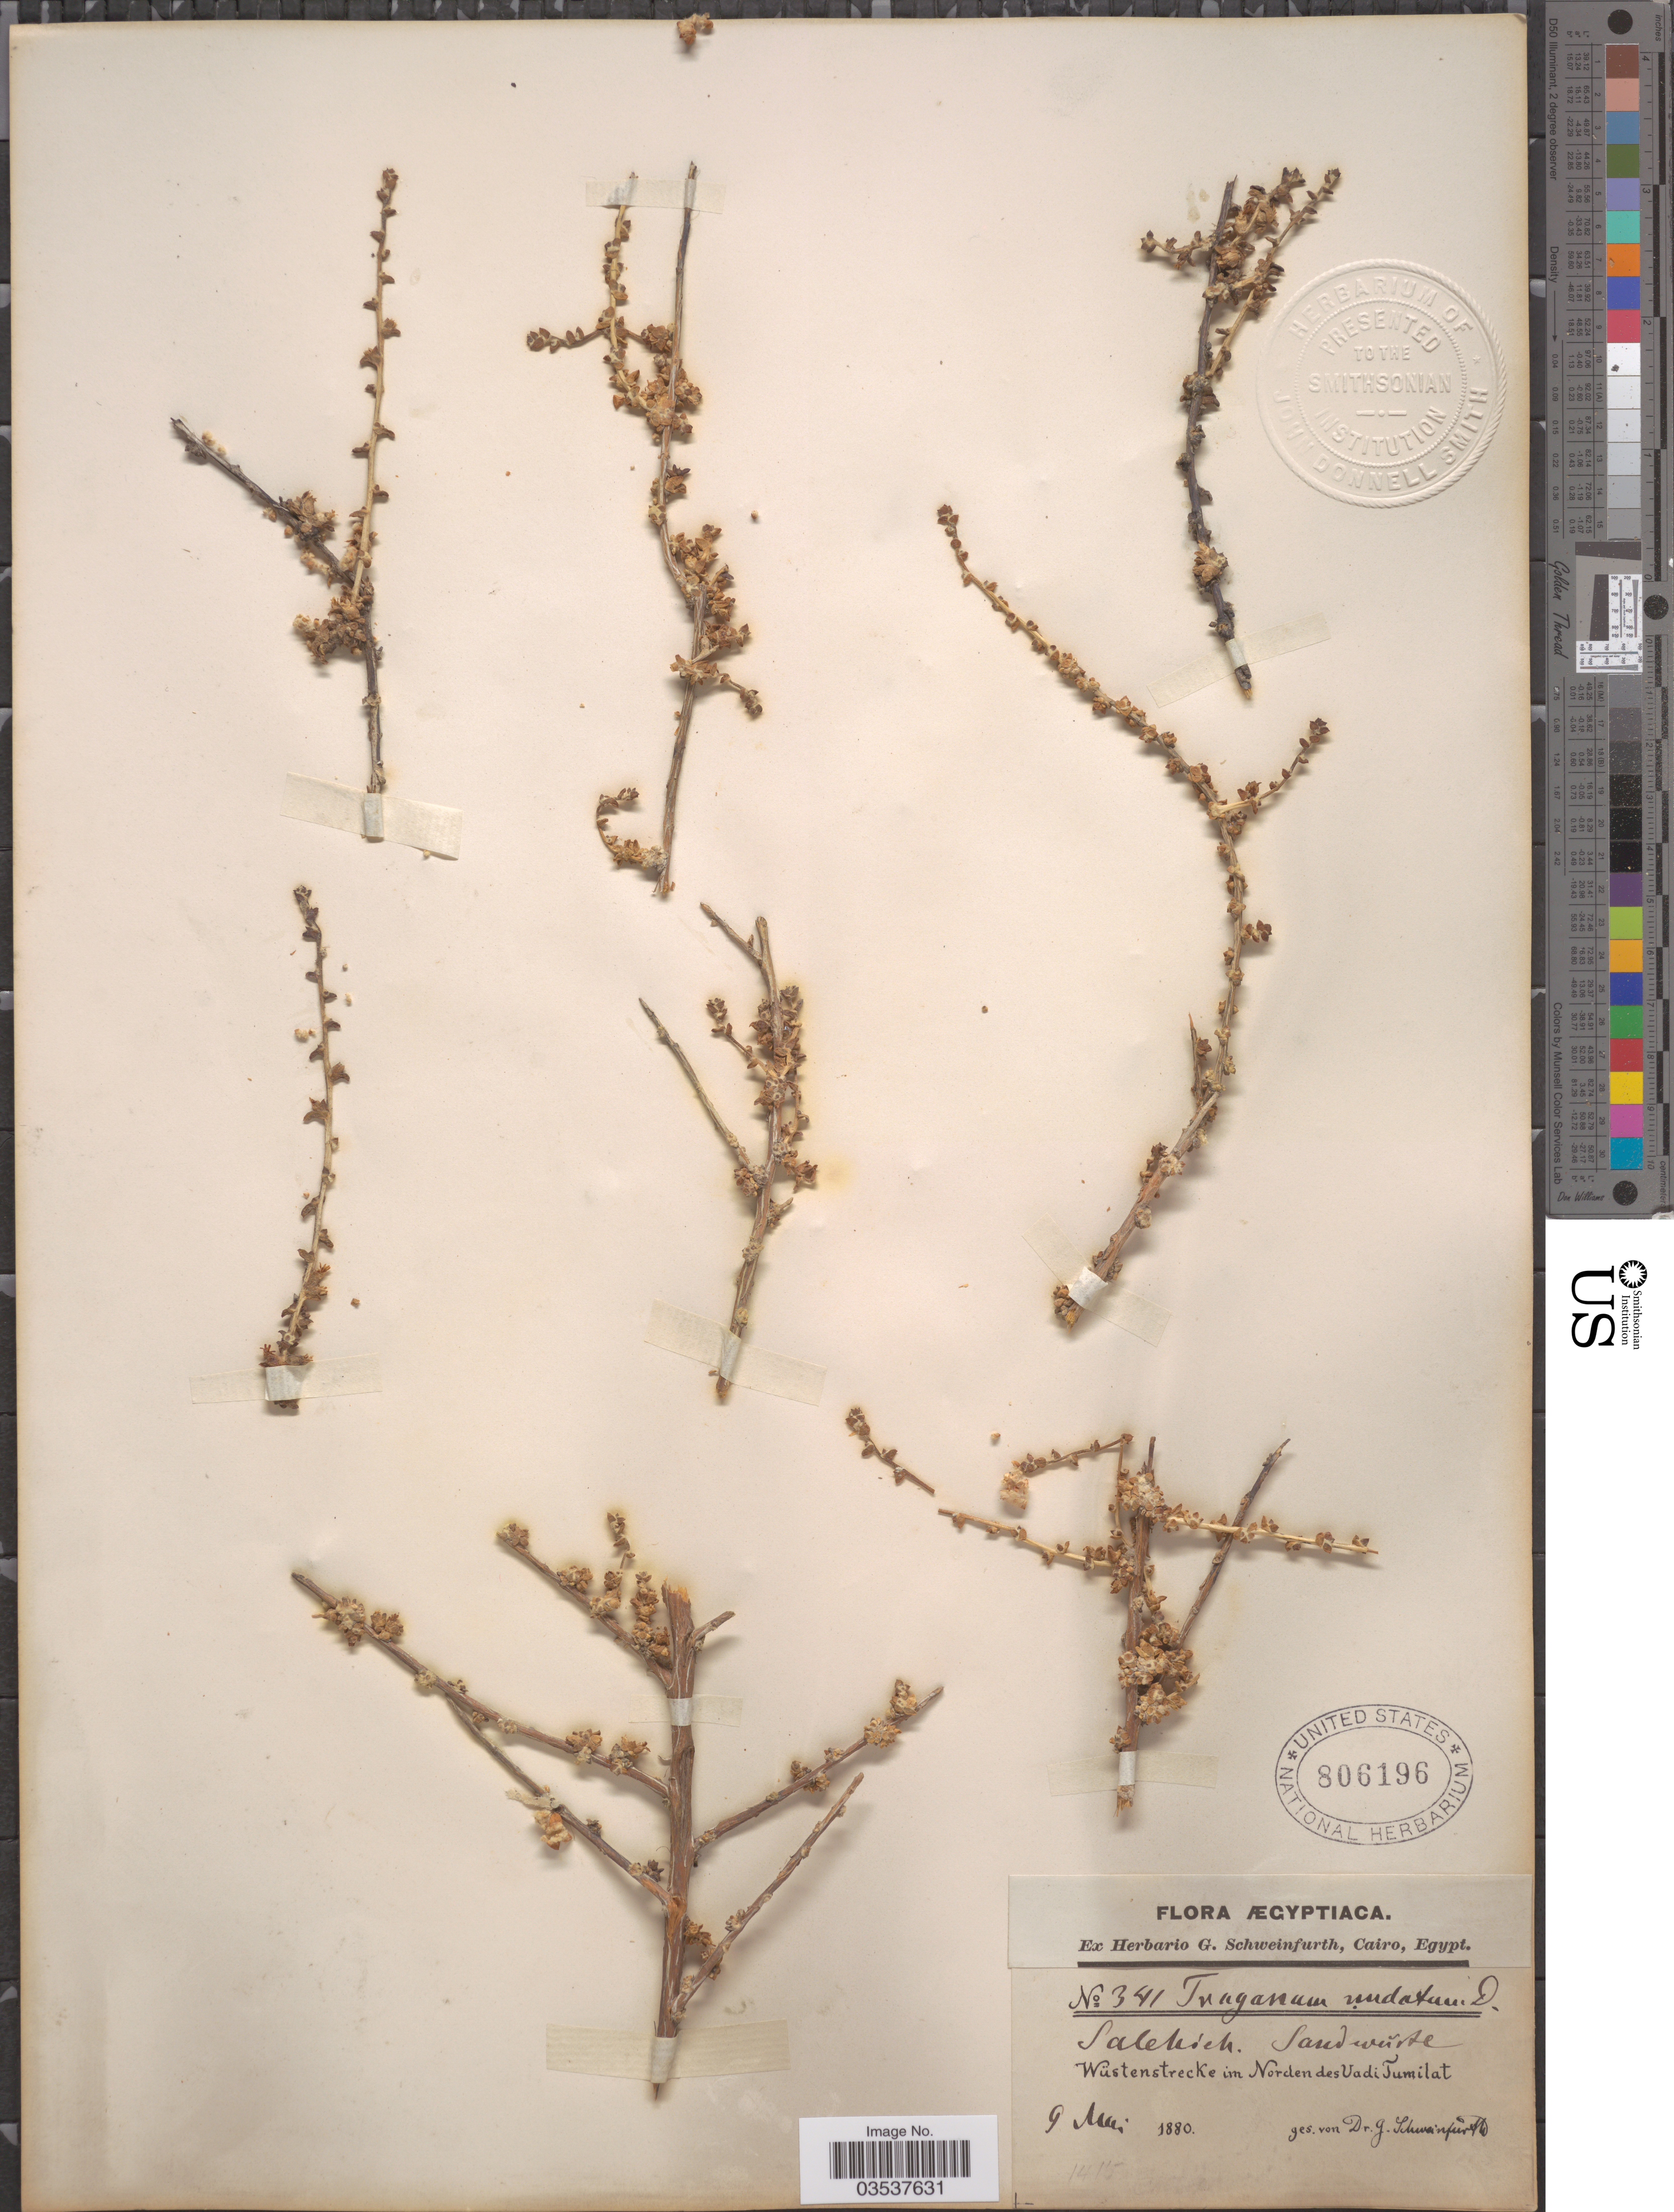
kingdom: Plantae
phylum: Tracheophyta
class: Magnoliopsida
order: Caryophyllales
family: Amaranthaceae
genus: Traganum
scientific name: Traganum nudatum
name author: Delile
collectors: G. A. Schweinfurth (herbarium)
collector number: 341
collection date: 1880-05-09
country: Egypt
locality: Ægyptiaca. Salchich. Sand wüste. Wüstenstrecke im Norden des Vadi Tumilat.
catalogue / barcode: US 806196